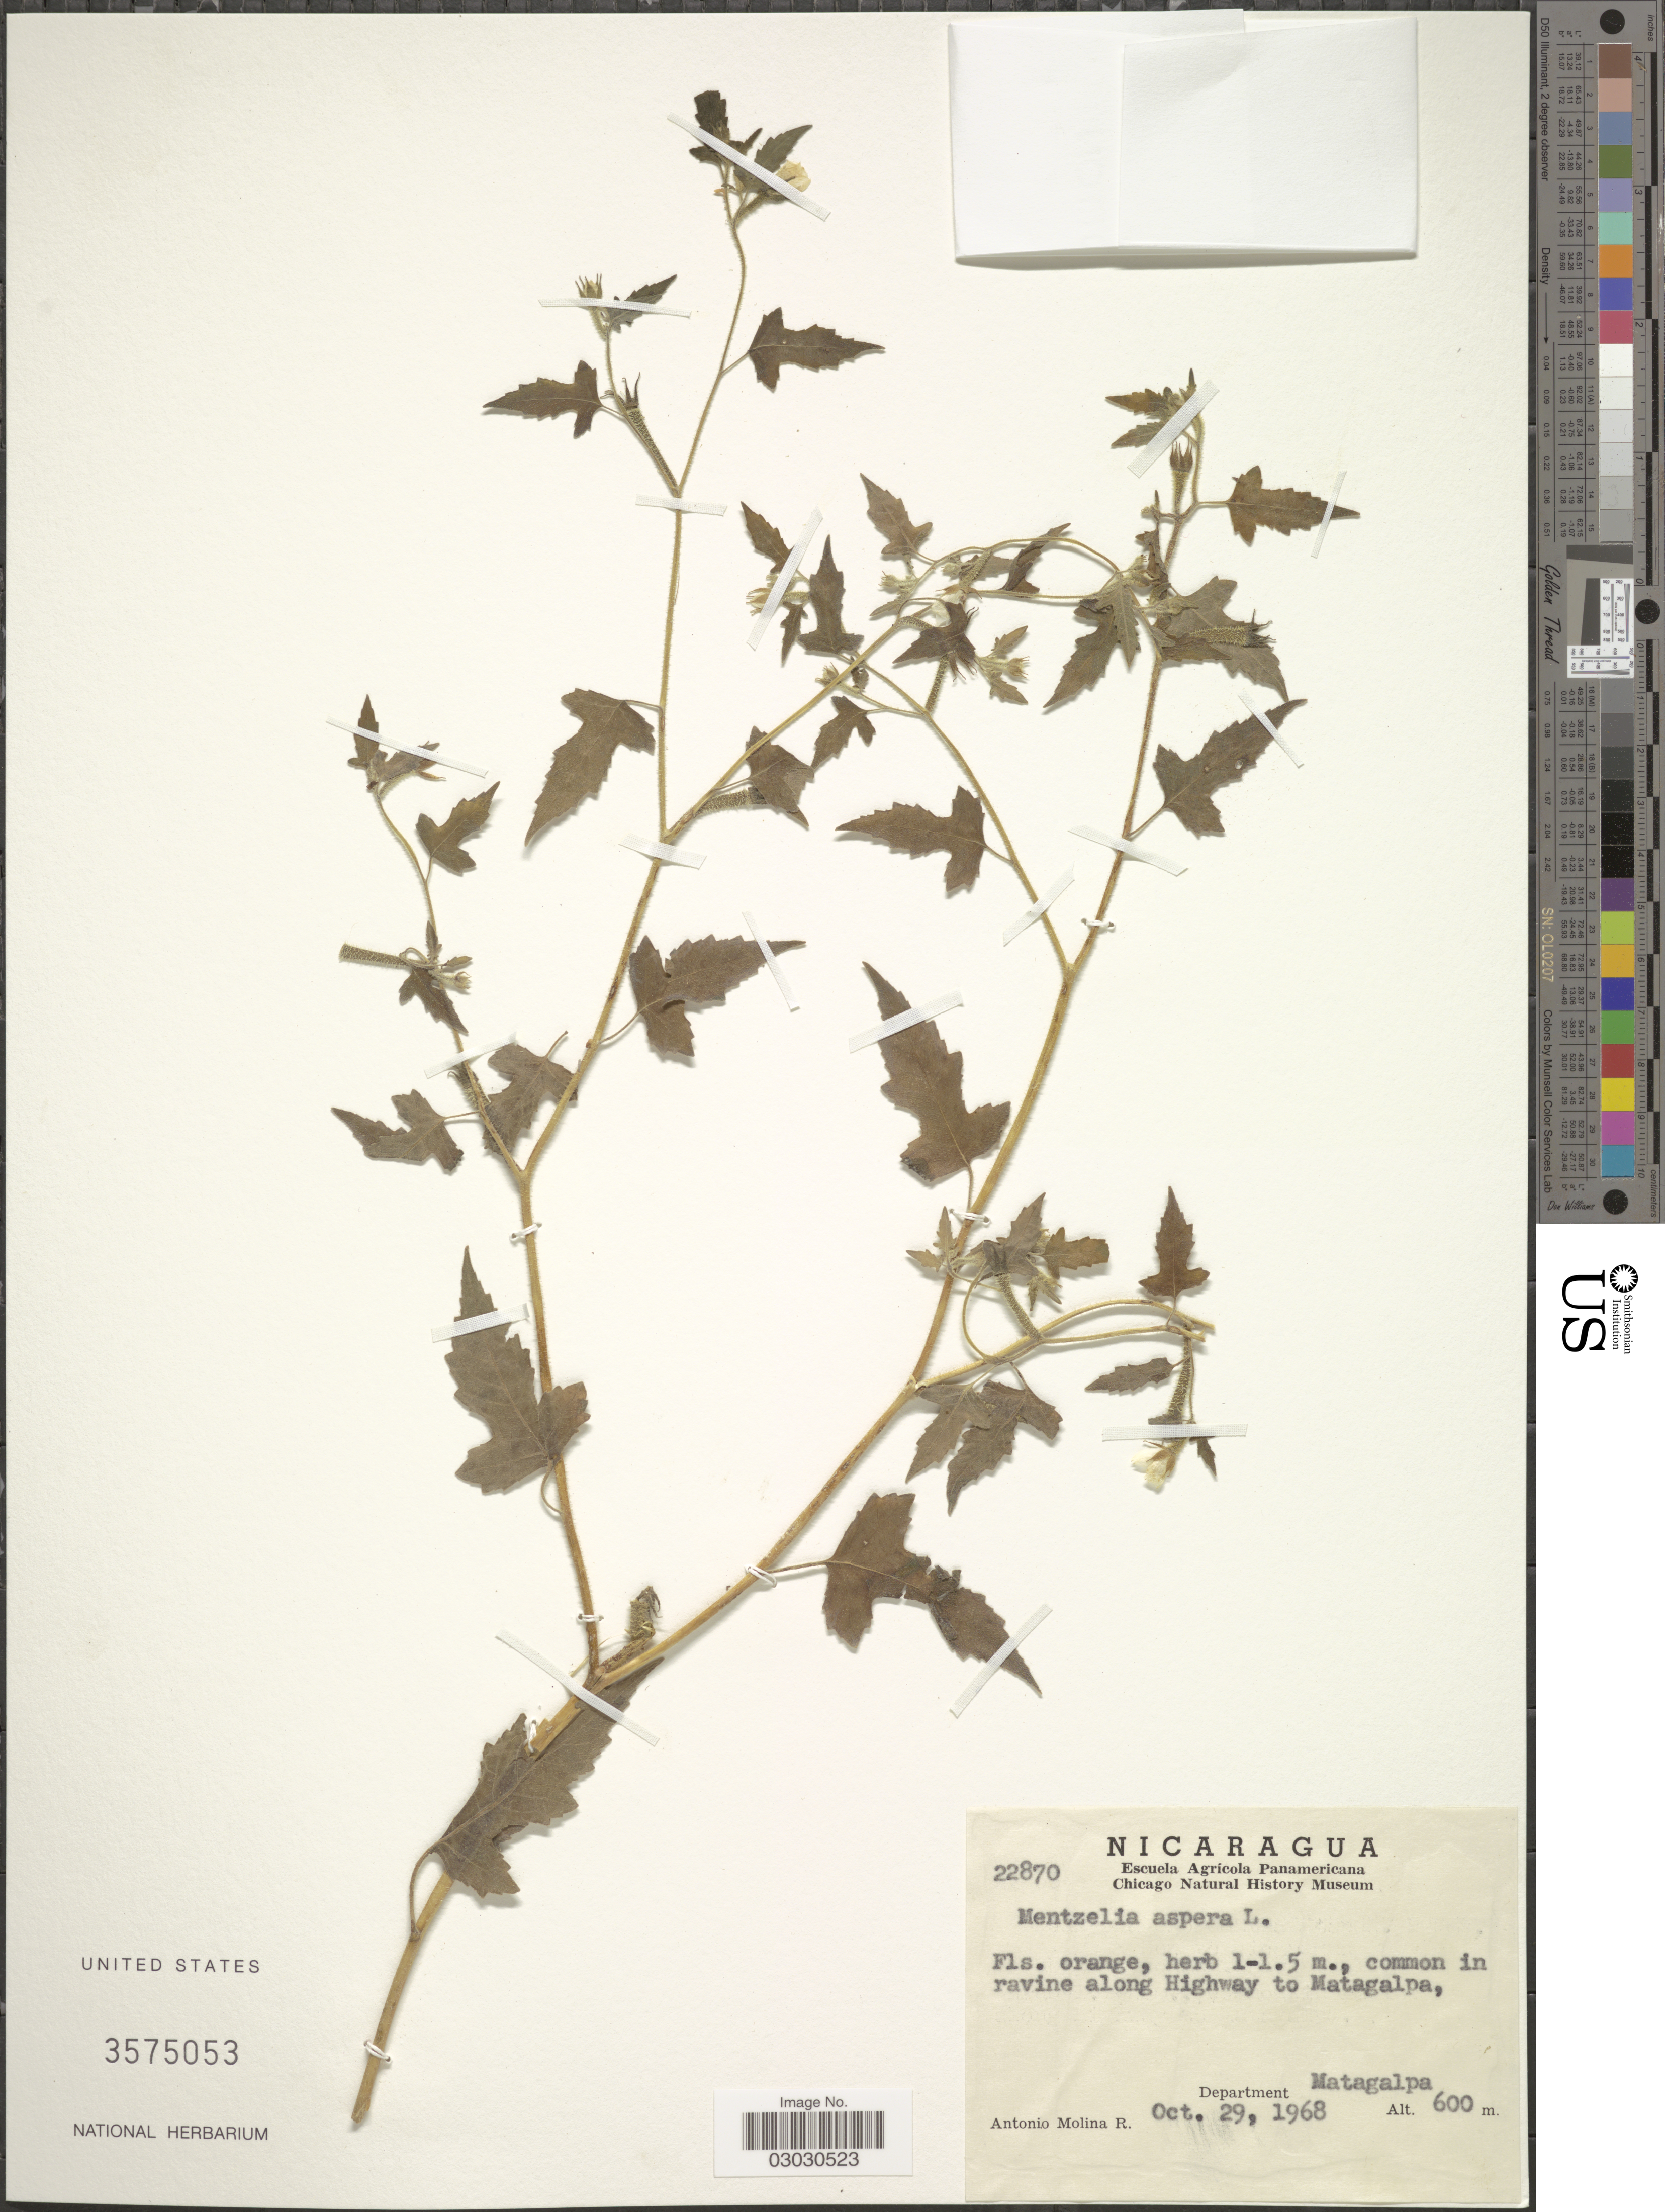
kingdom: Plantae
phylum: Tracheophyta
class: Magnoliopsida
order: Cornales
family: Loasaceae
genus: Mentzelia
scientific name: Mentzelia aspera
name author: L.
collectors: A. Molina R.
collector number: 22870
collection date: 1968-10-29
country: Nicaragua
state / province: Matagalpa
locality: Common in ravine along Highway to Matagalpa, Department Matagalpa.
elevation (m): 600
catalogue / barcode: US 3575053